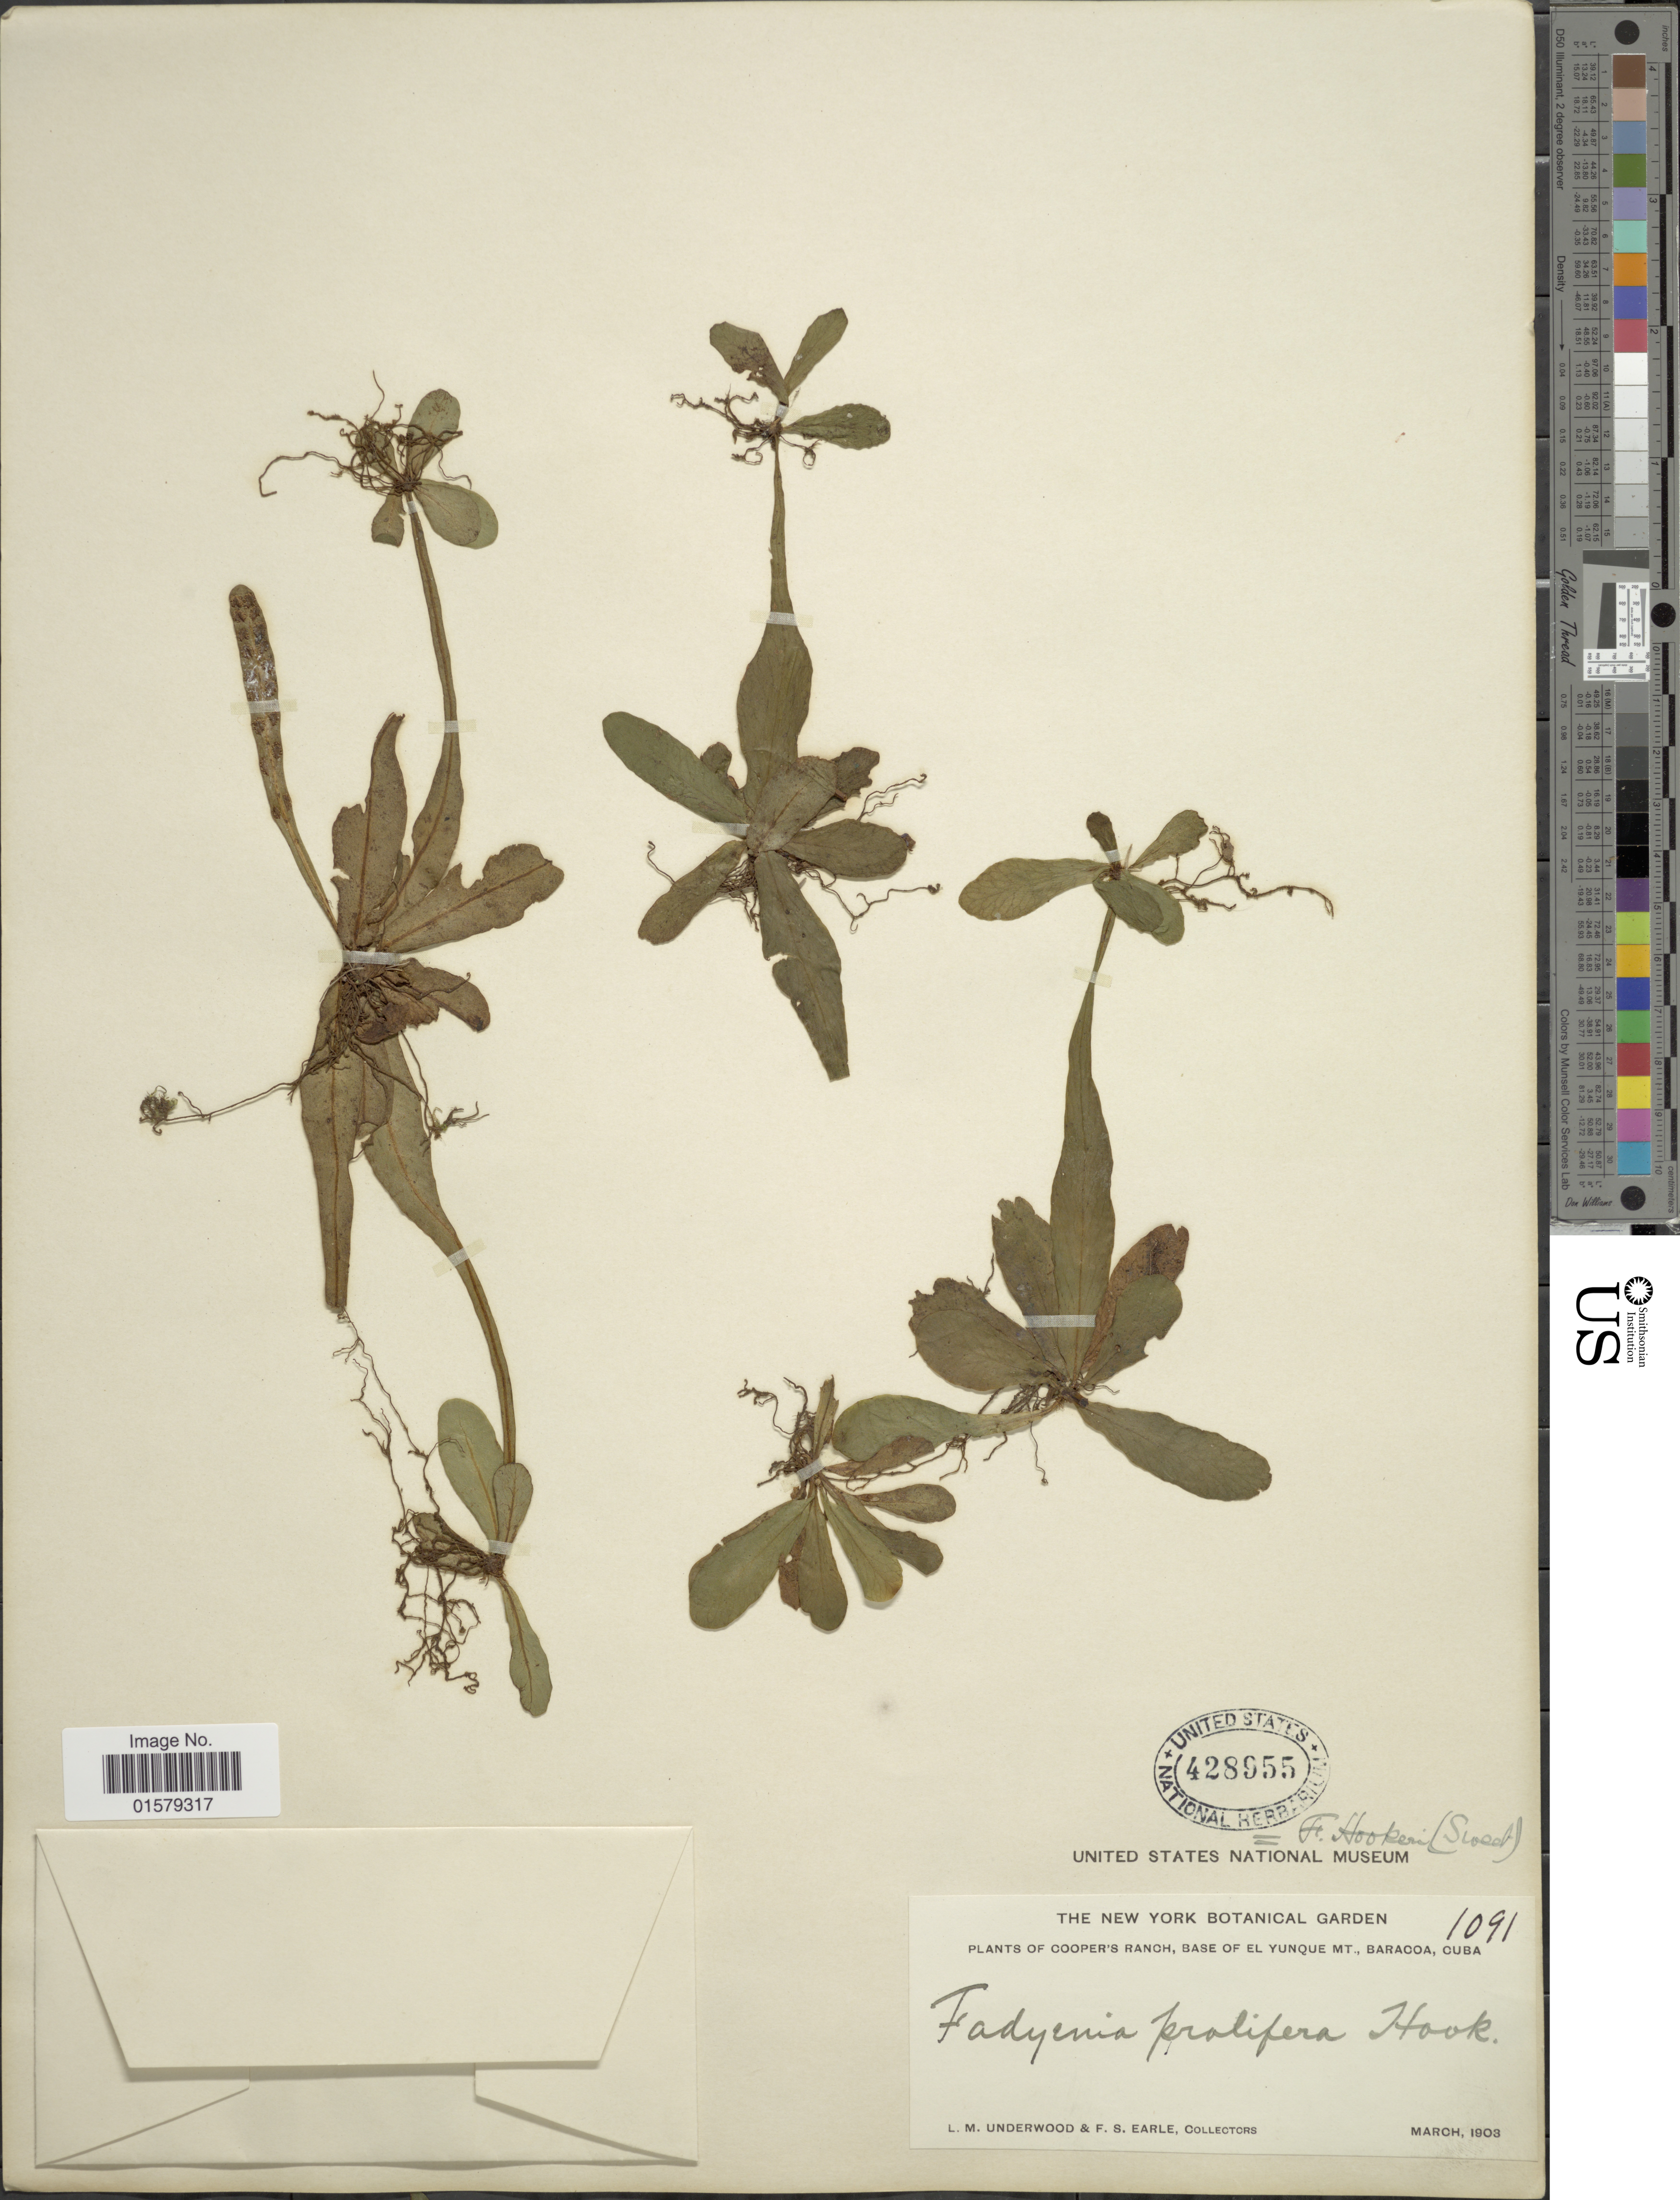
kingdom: Plantae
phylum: Tracheophyta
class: Polypodiopsida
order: Polypodiales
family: Tectariaceae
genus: Tectaria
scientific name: Tectaria hookeri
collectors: L. M. Underwood & F. S. Earle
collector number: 1091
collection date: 1903-03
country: Cuba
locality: Cooper's Ranch, base of El Yunque Mt., Baracoa.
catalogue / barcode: US 428955